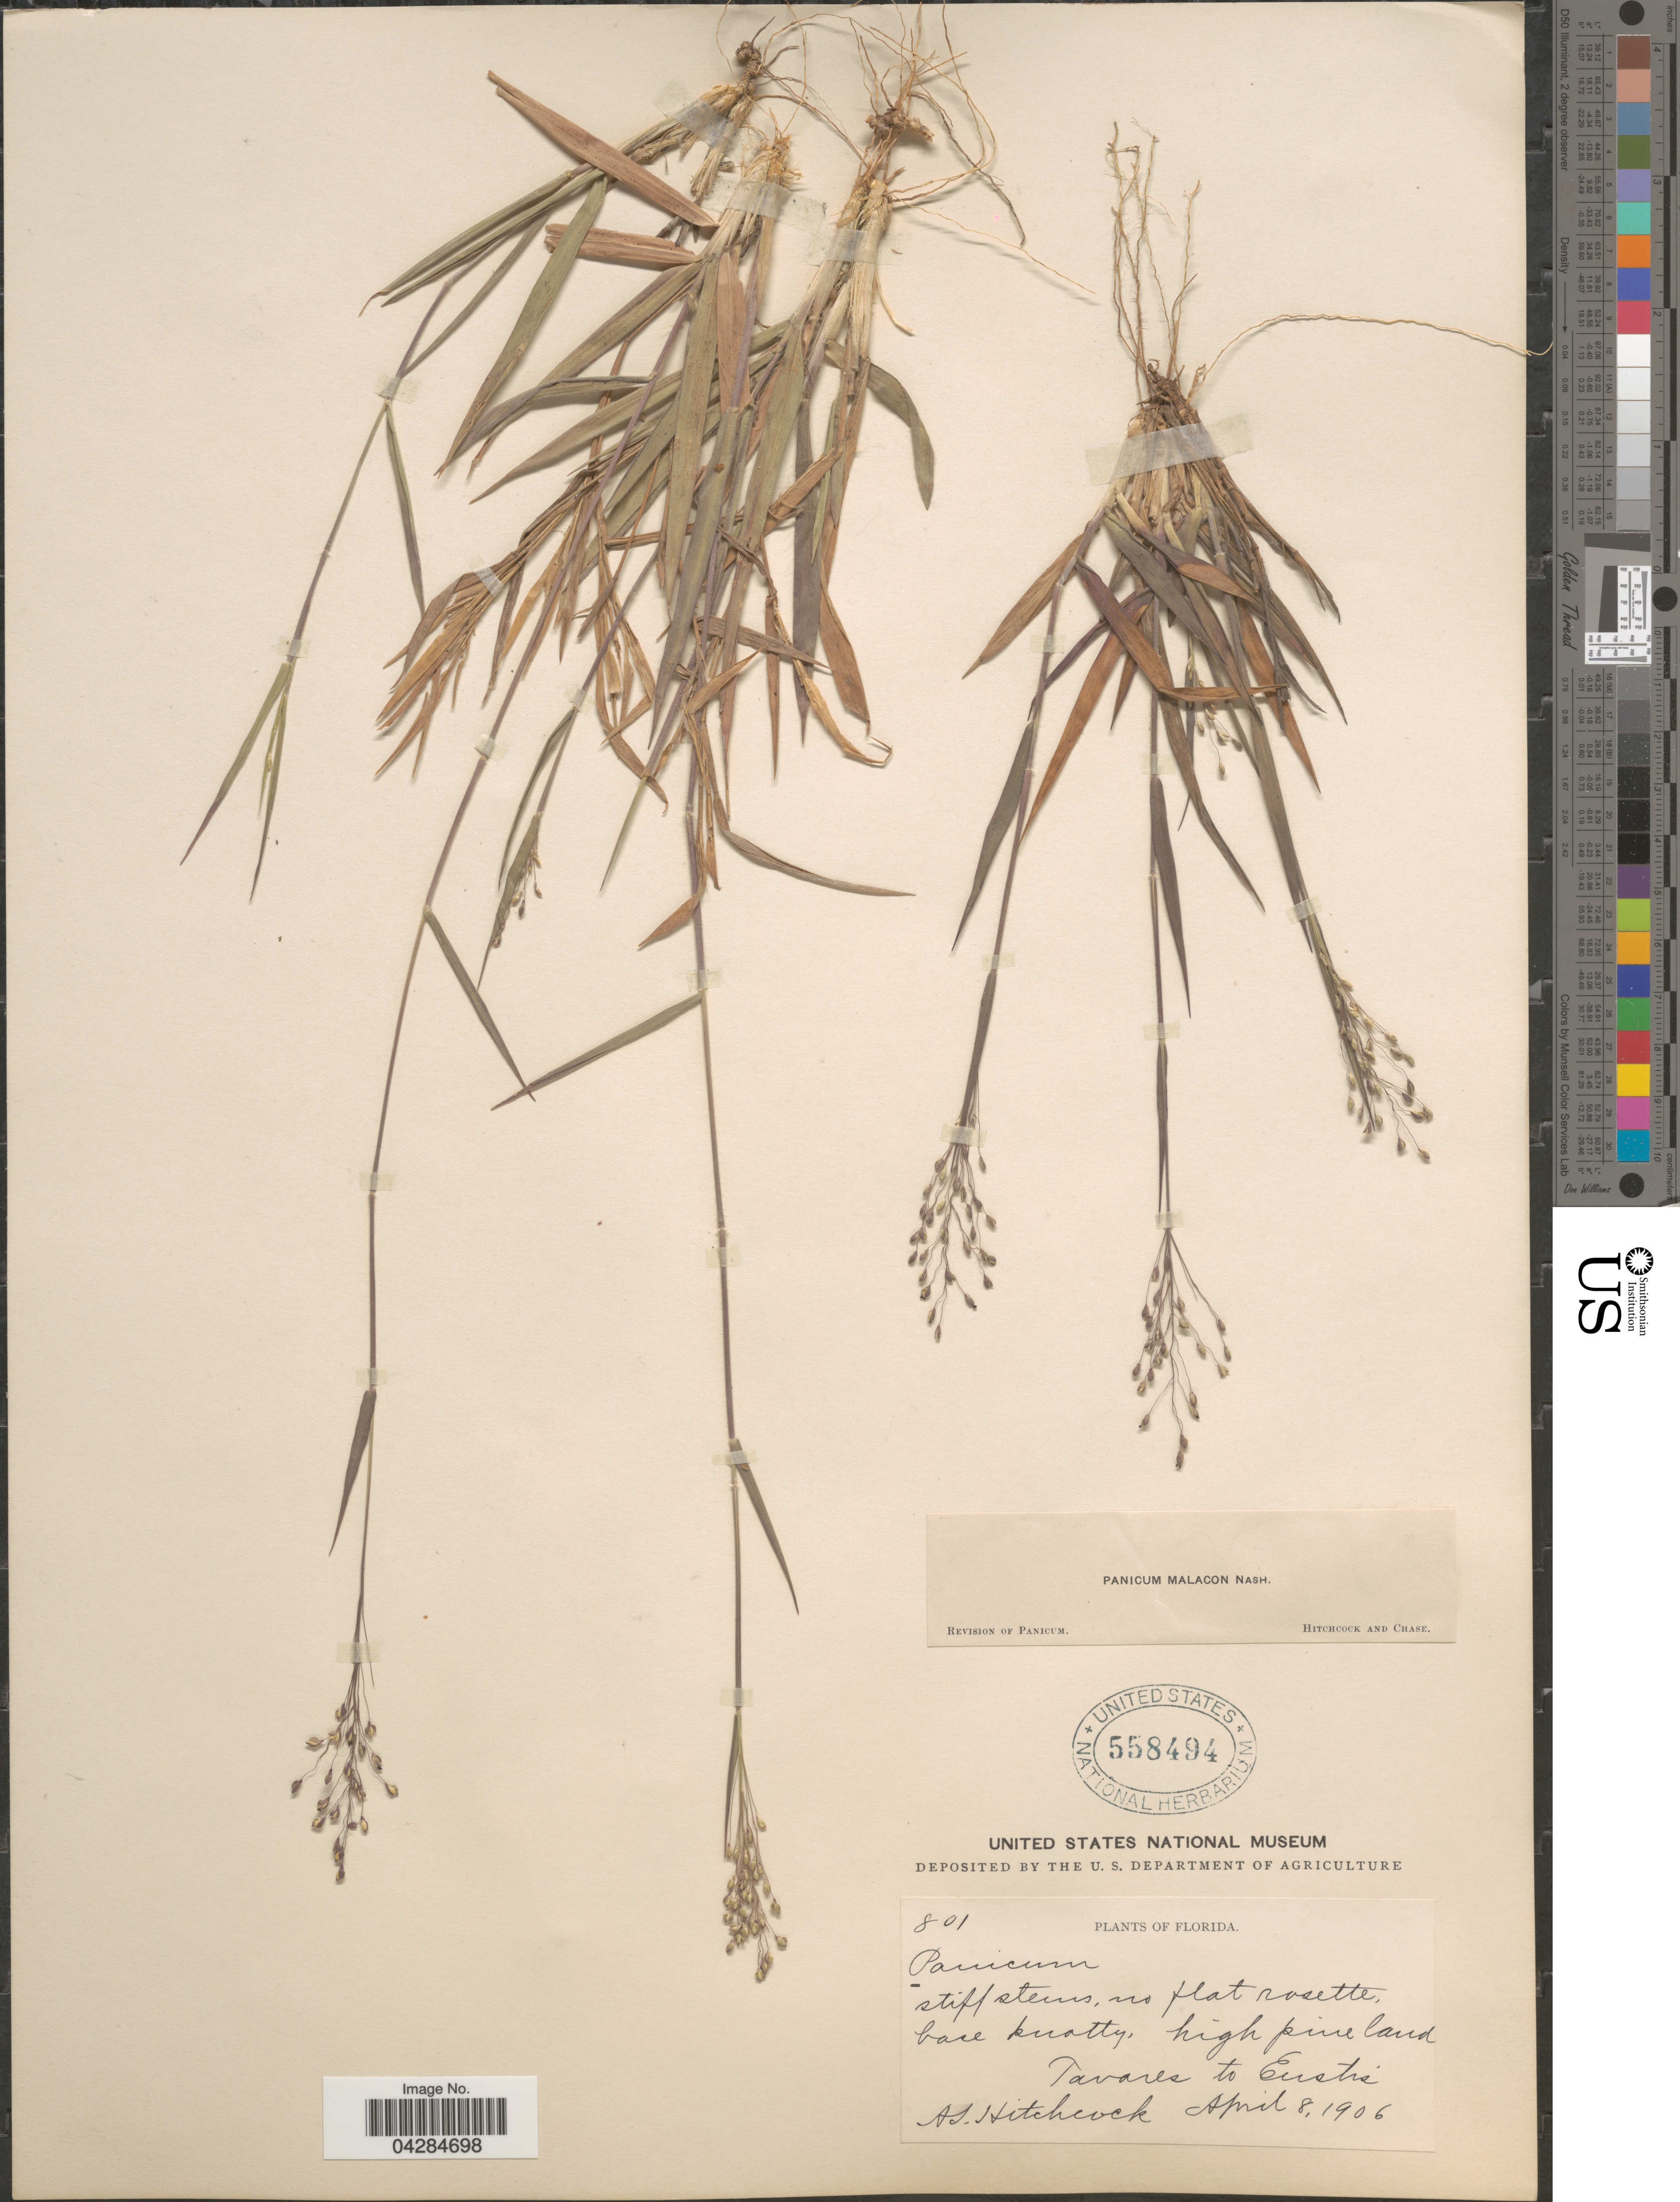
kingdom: Plantae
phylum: Tracheophyta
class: Liliopsida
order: Poales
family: Poaceae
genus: Dichanthelium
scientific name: Dichanthelium ovale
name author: (Elliott) Gould & C.A. Clark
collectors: A. S. Hitchcock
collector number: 801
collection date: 1906-04-08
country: United States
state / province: Florida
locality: Tavares to Eustis.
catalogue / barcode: US 558494